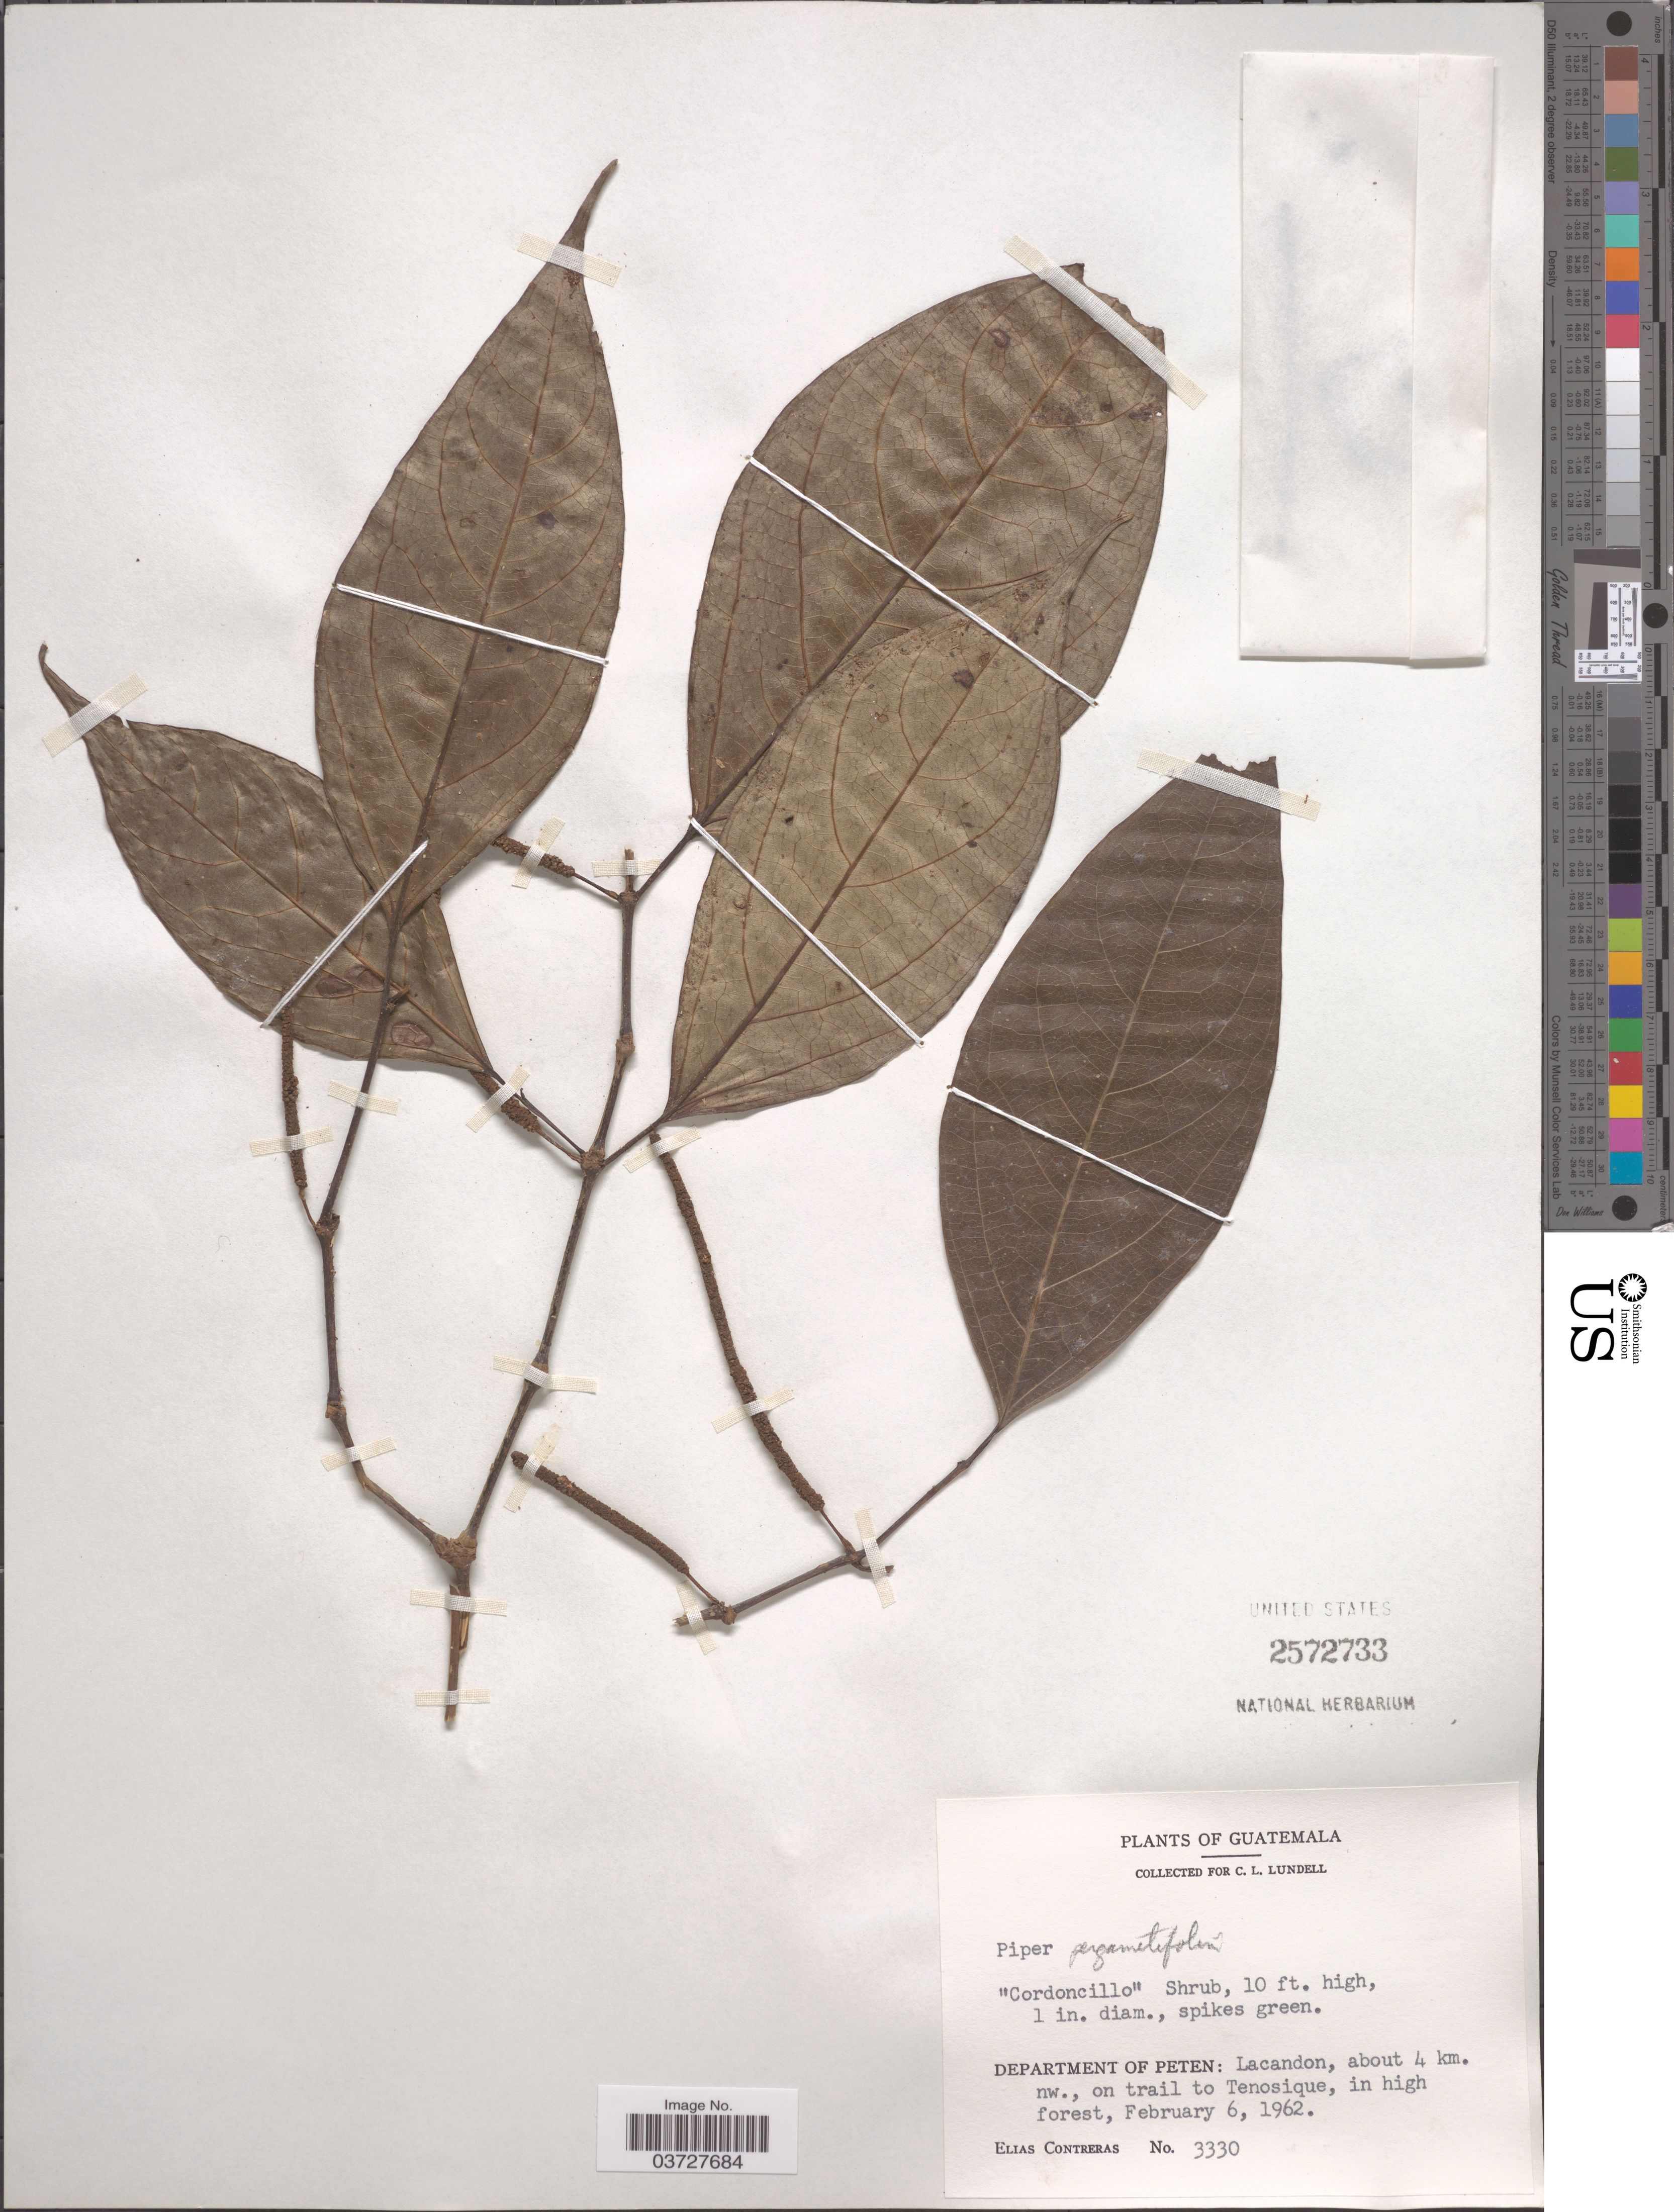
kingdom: Plantae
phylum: Tracheophyta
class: Magnoliopsida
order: Piperales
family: Piperaceae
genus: Piper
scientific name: Piper pergamentifolium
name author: Trel. & Standl.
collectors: E. Contreras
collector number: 3330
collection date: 1962-02-06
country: Guatemala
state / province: El Peten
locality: Department of Peten: Lacadon, about 4 km. nw., on trail to Tenosiquee, in high forest.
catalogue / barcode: US 2572733